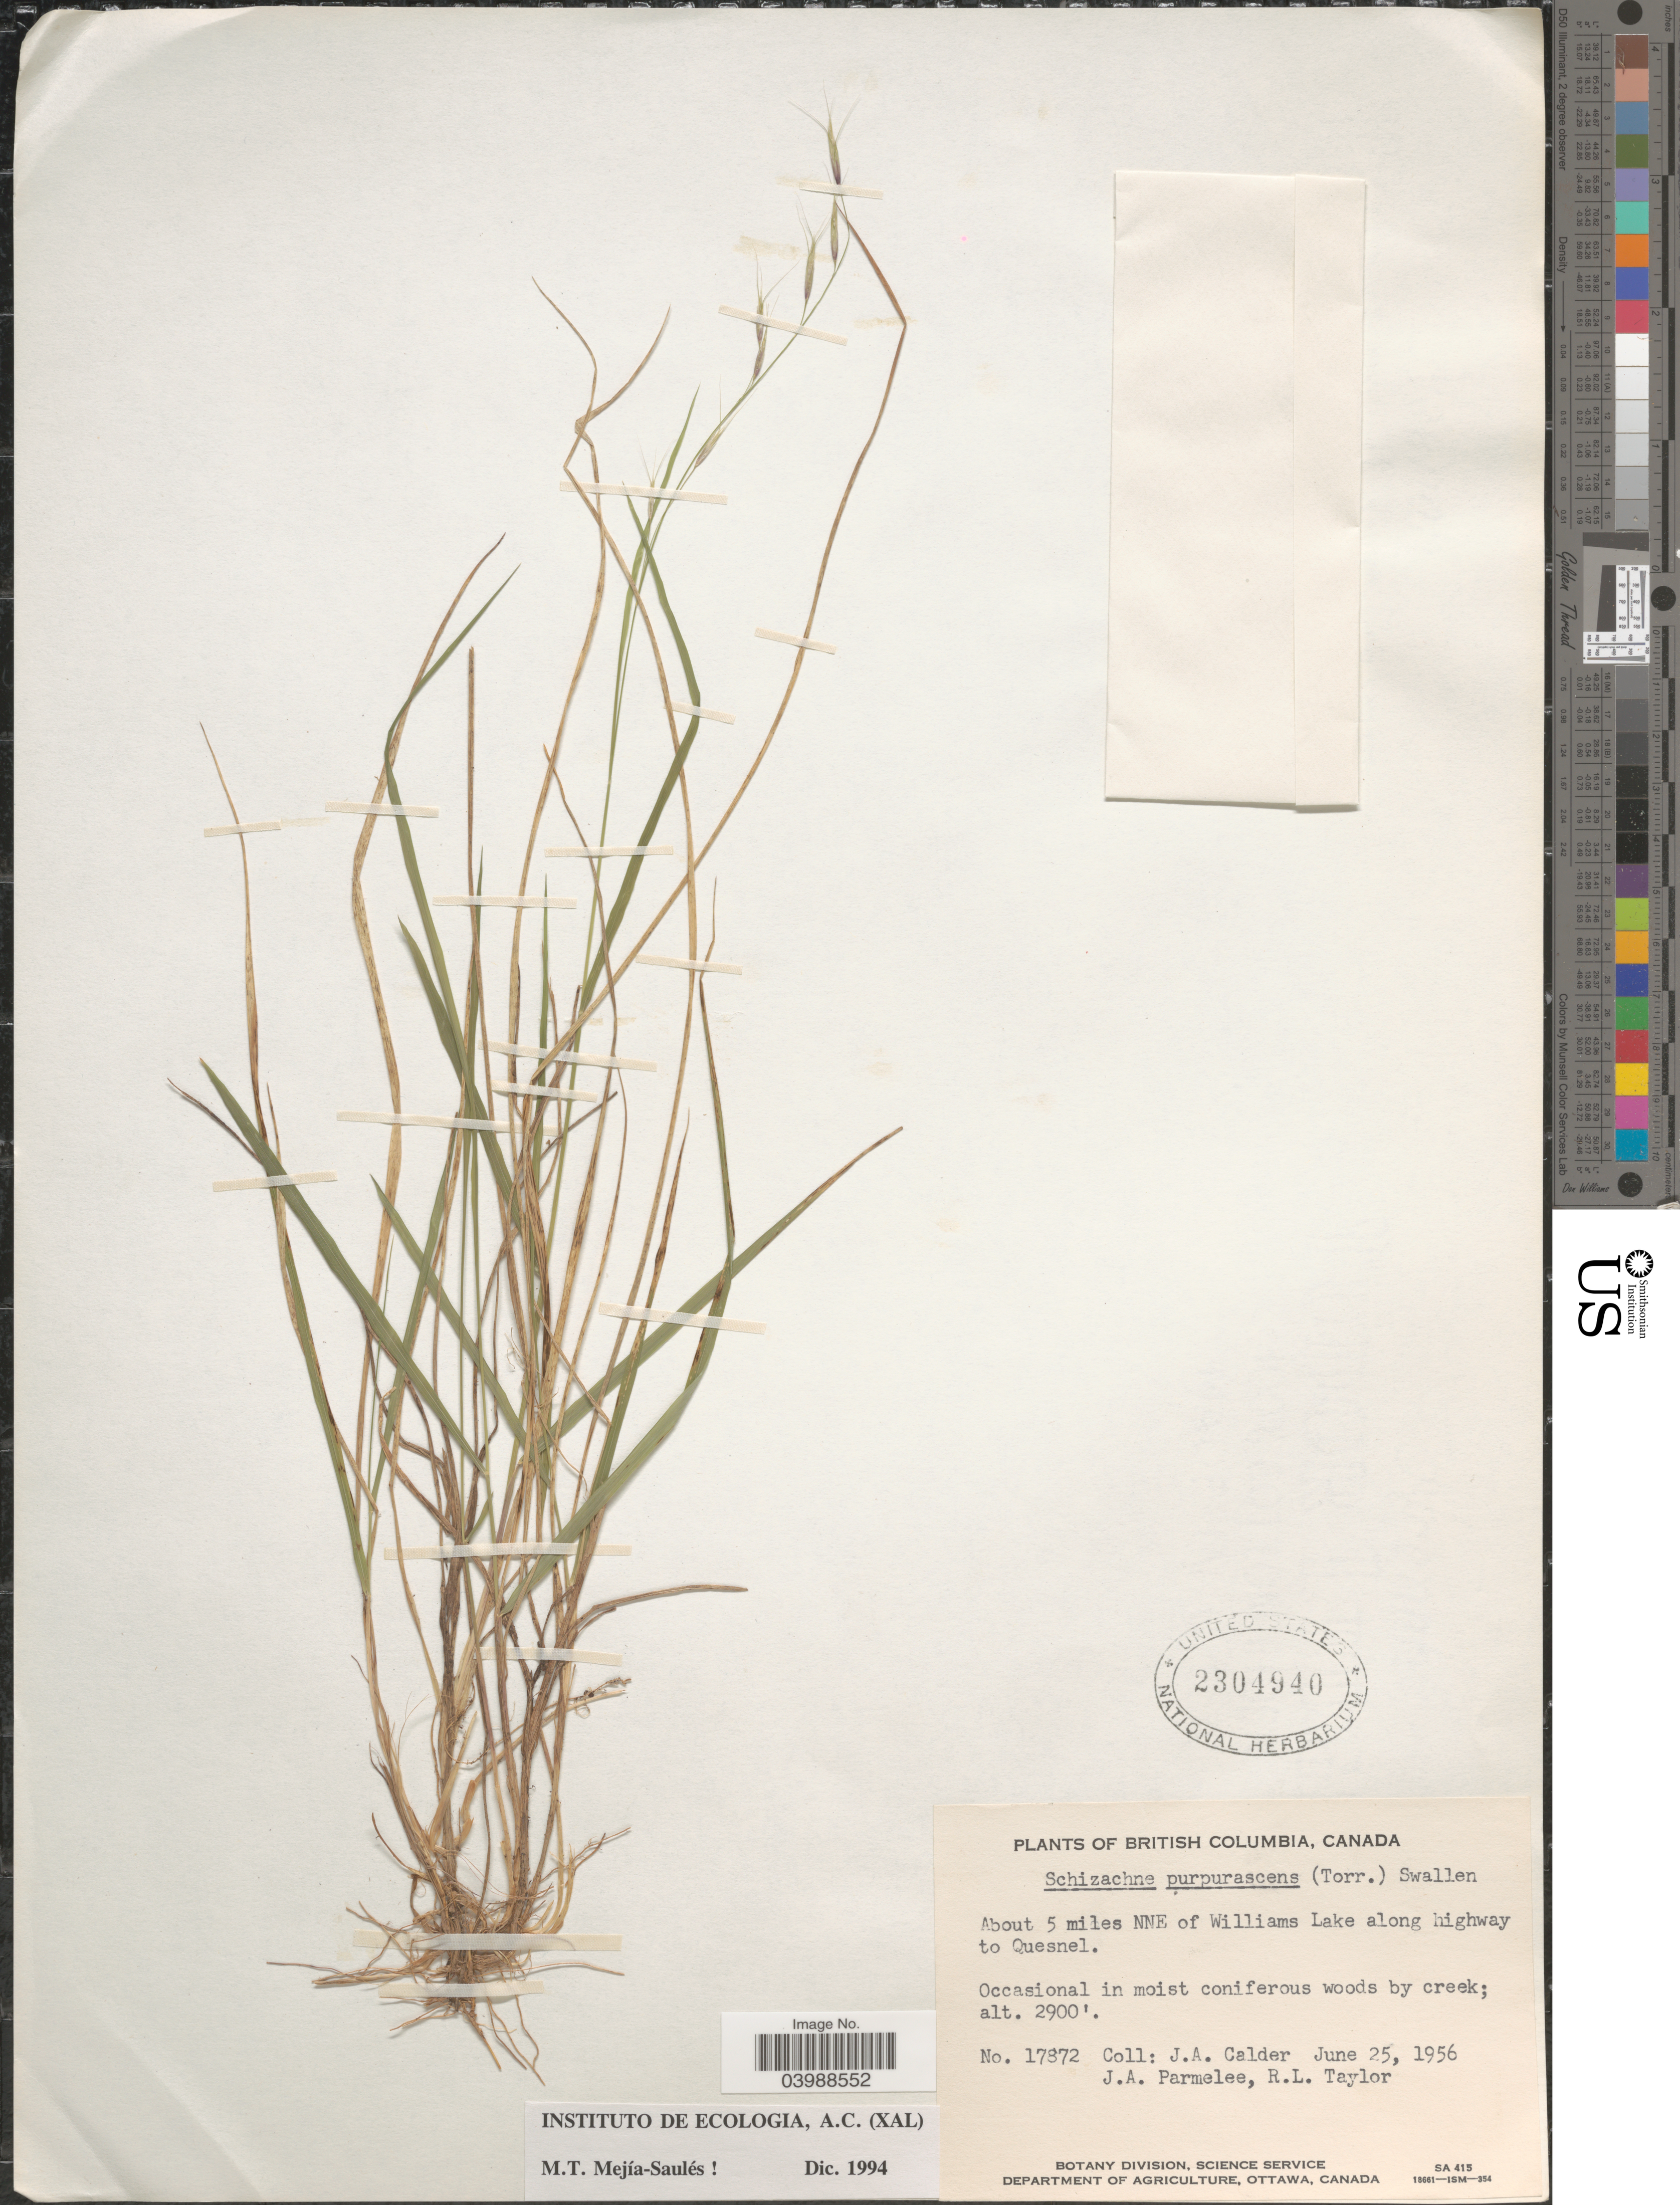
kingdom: Plantae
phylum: Tracheophyta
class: Liliopsida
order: Poales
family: Poaceae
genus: Schizachne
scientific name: Schizachne purpurascens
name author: (Torr.) Swallen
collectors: J. A. Calder, J. A. Parmelee & R. Taylor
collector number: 17872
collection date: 1956-06-25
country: Canada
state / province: British Columbia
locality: About 5 miles NNE of Williams Lake along highway to Quesnel.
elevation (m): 884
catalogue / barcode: US 2304940